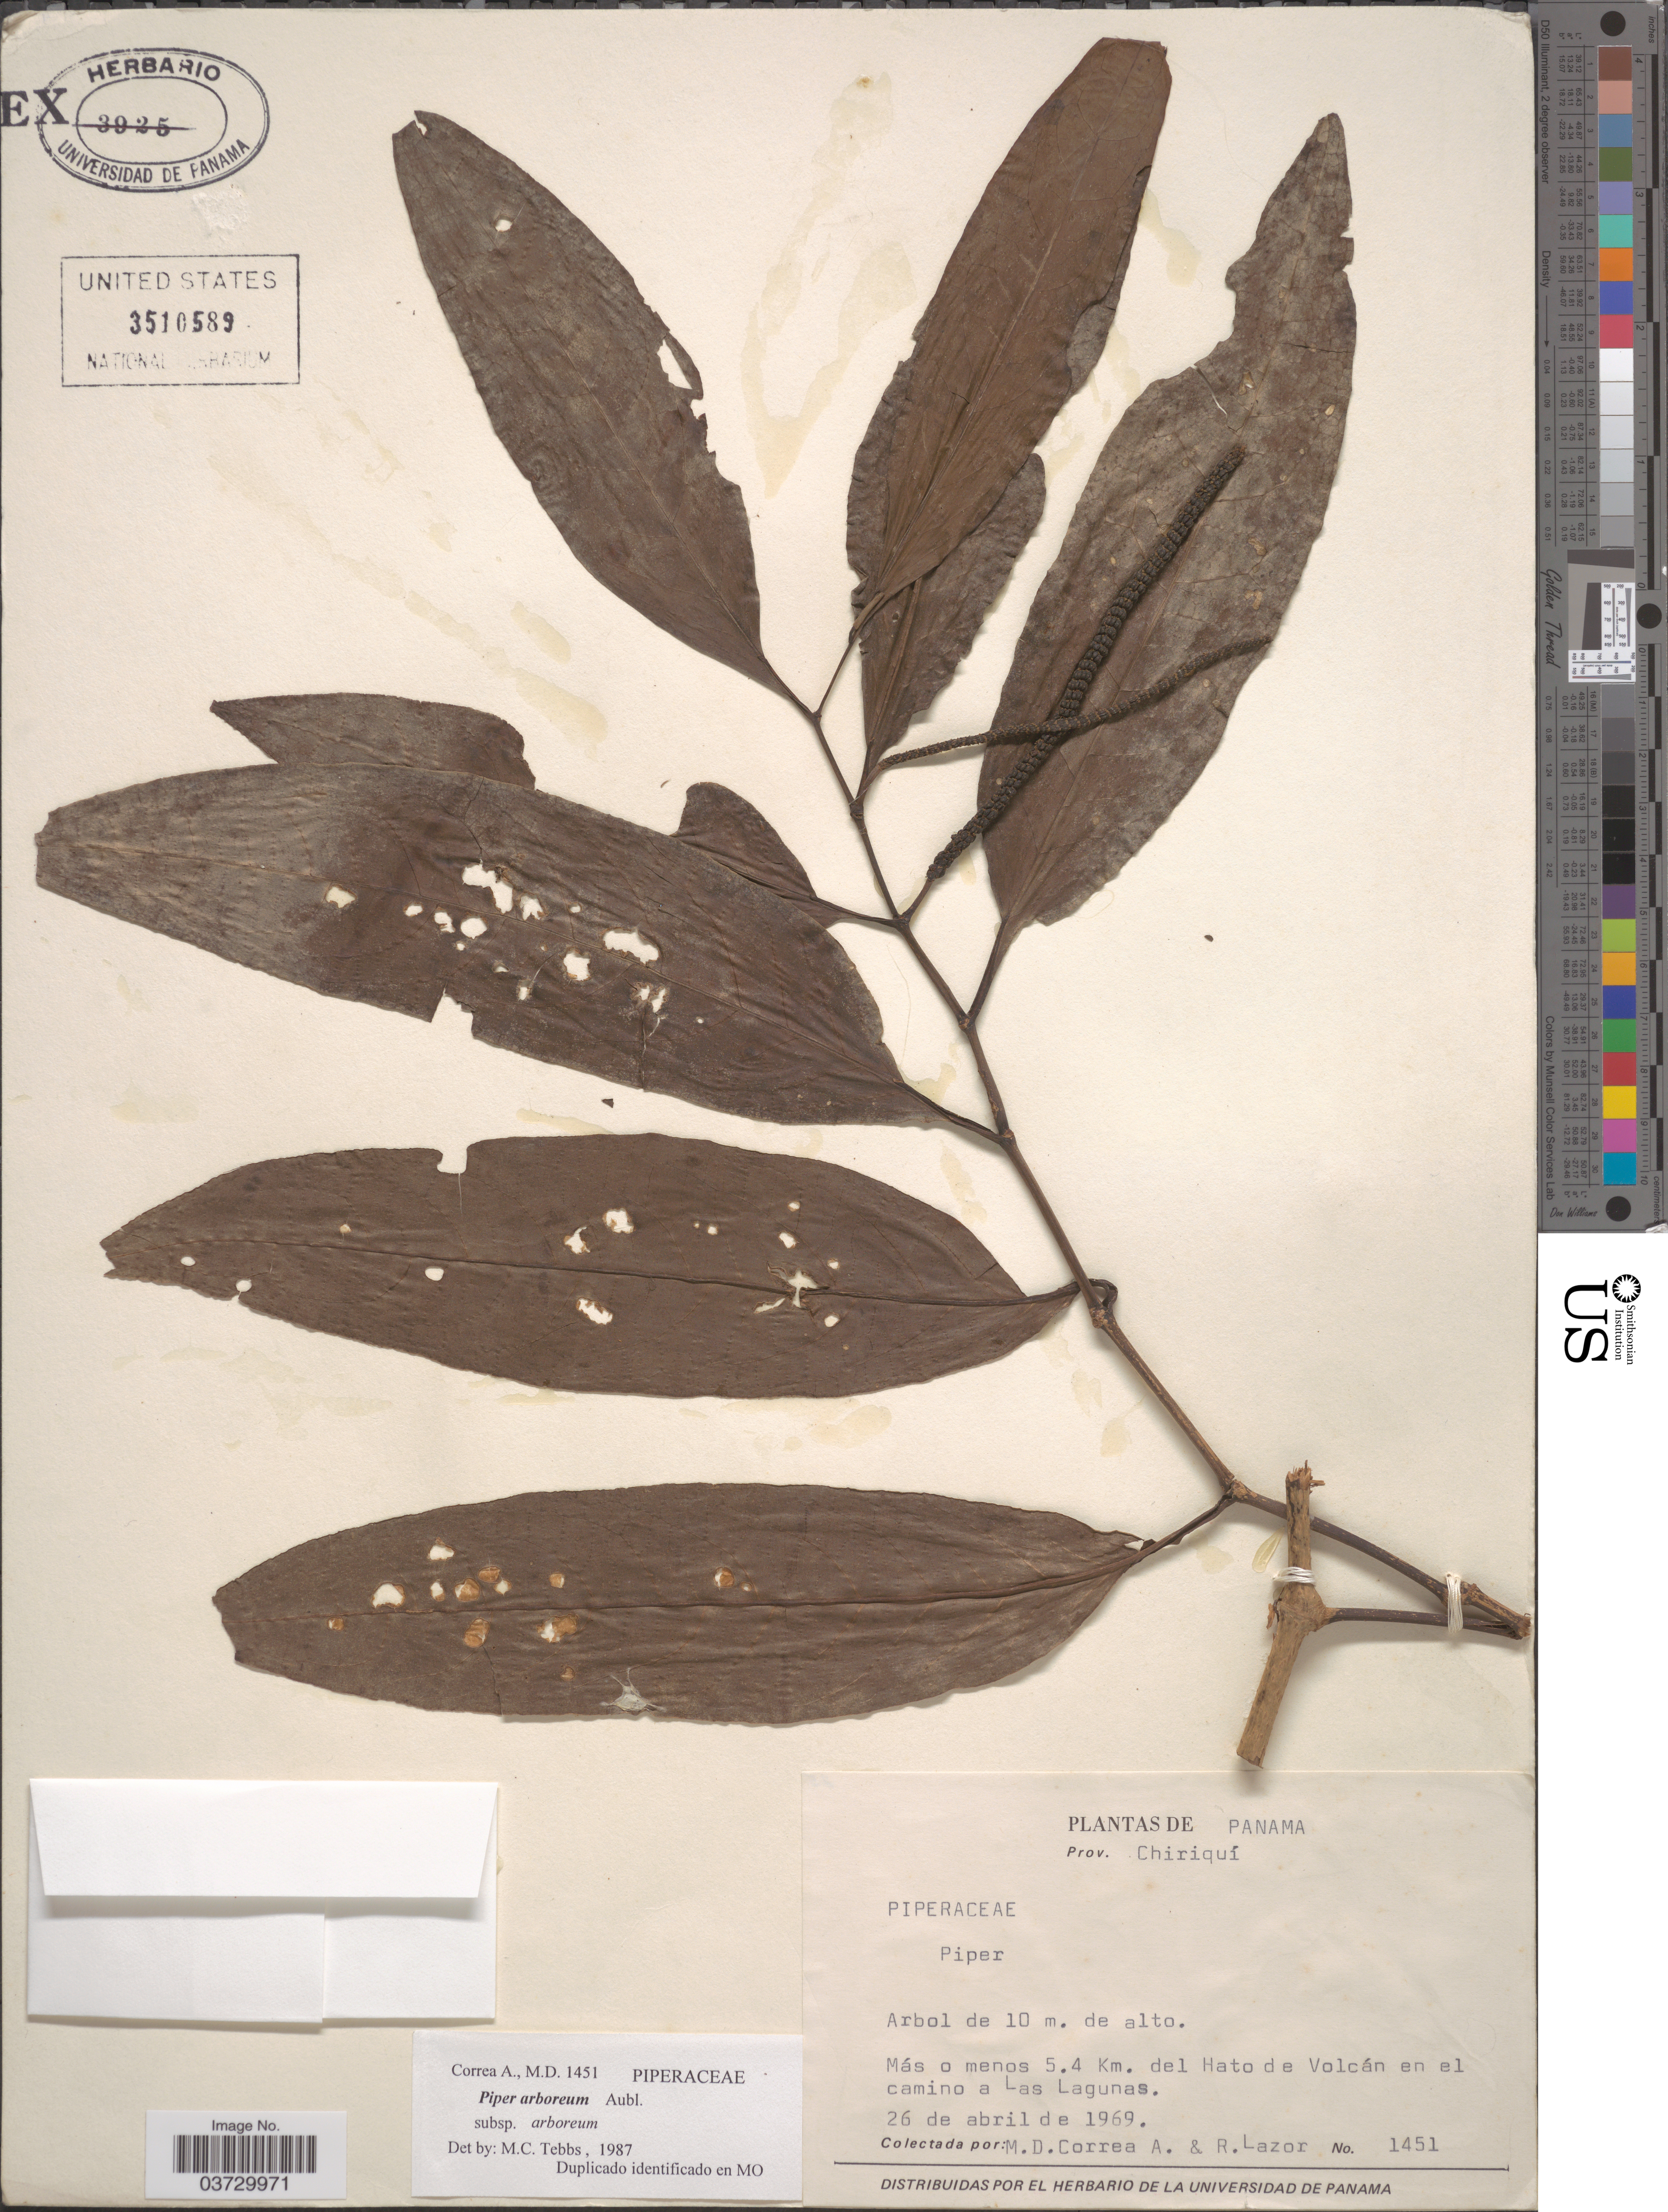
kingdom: Plantae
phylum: Tracheophyta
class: Magnoliopsida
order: Piperales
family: Piperaceae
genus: Piper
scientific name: Piper arboreum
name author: Aubl.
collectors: M. D. Corrêa-A. & R. L. Lazor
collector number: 1451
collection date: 1969-04-26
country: Panama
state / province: Chiriqui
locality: Más o menos 5.4 Km. del Hato de Volcán en el camino a Las Lagunas.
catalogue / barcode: US 3510589